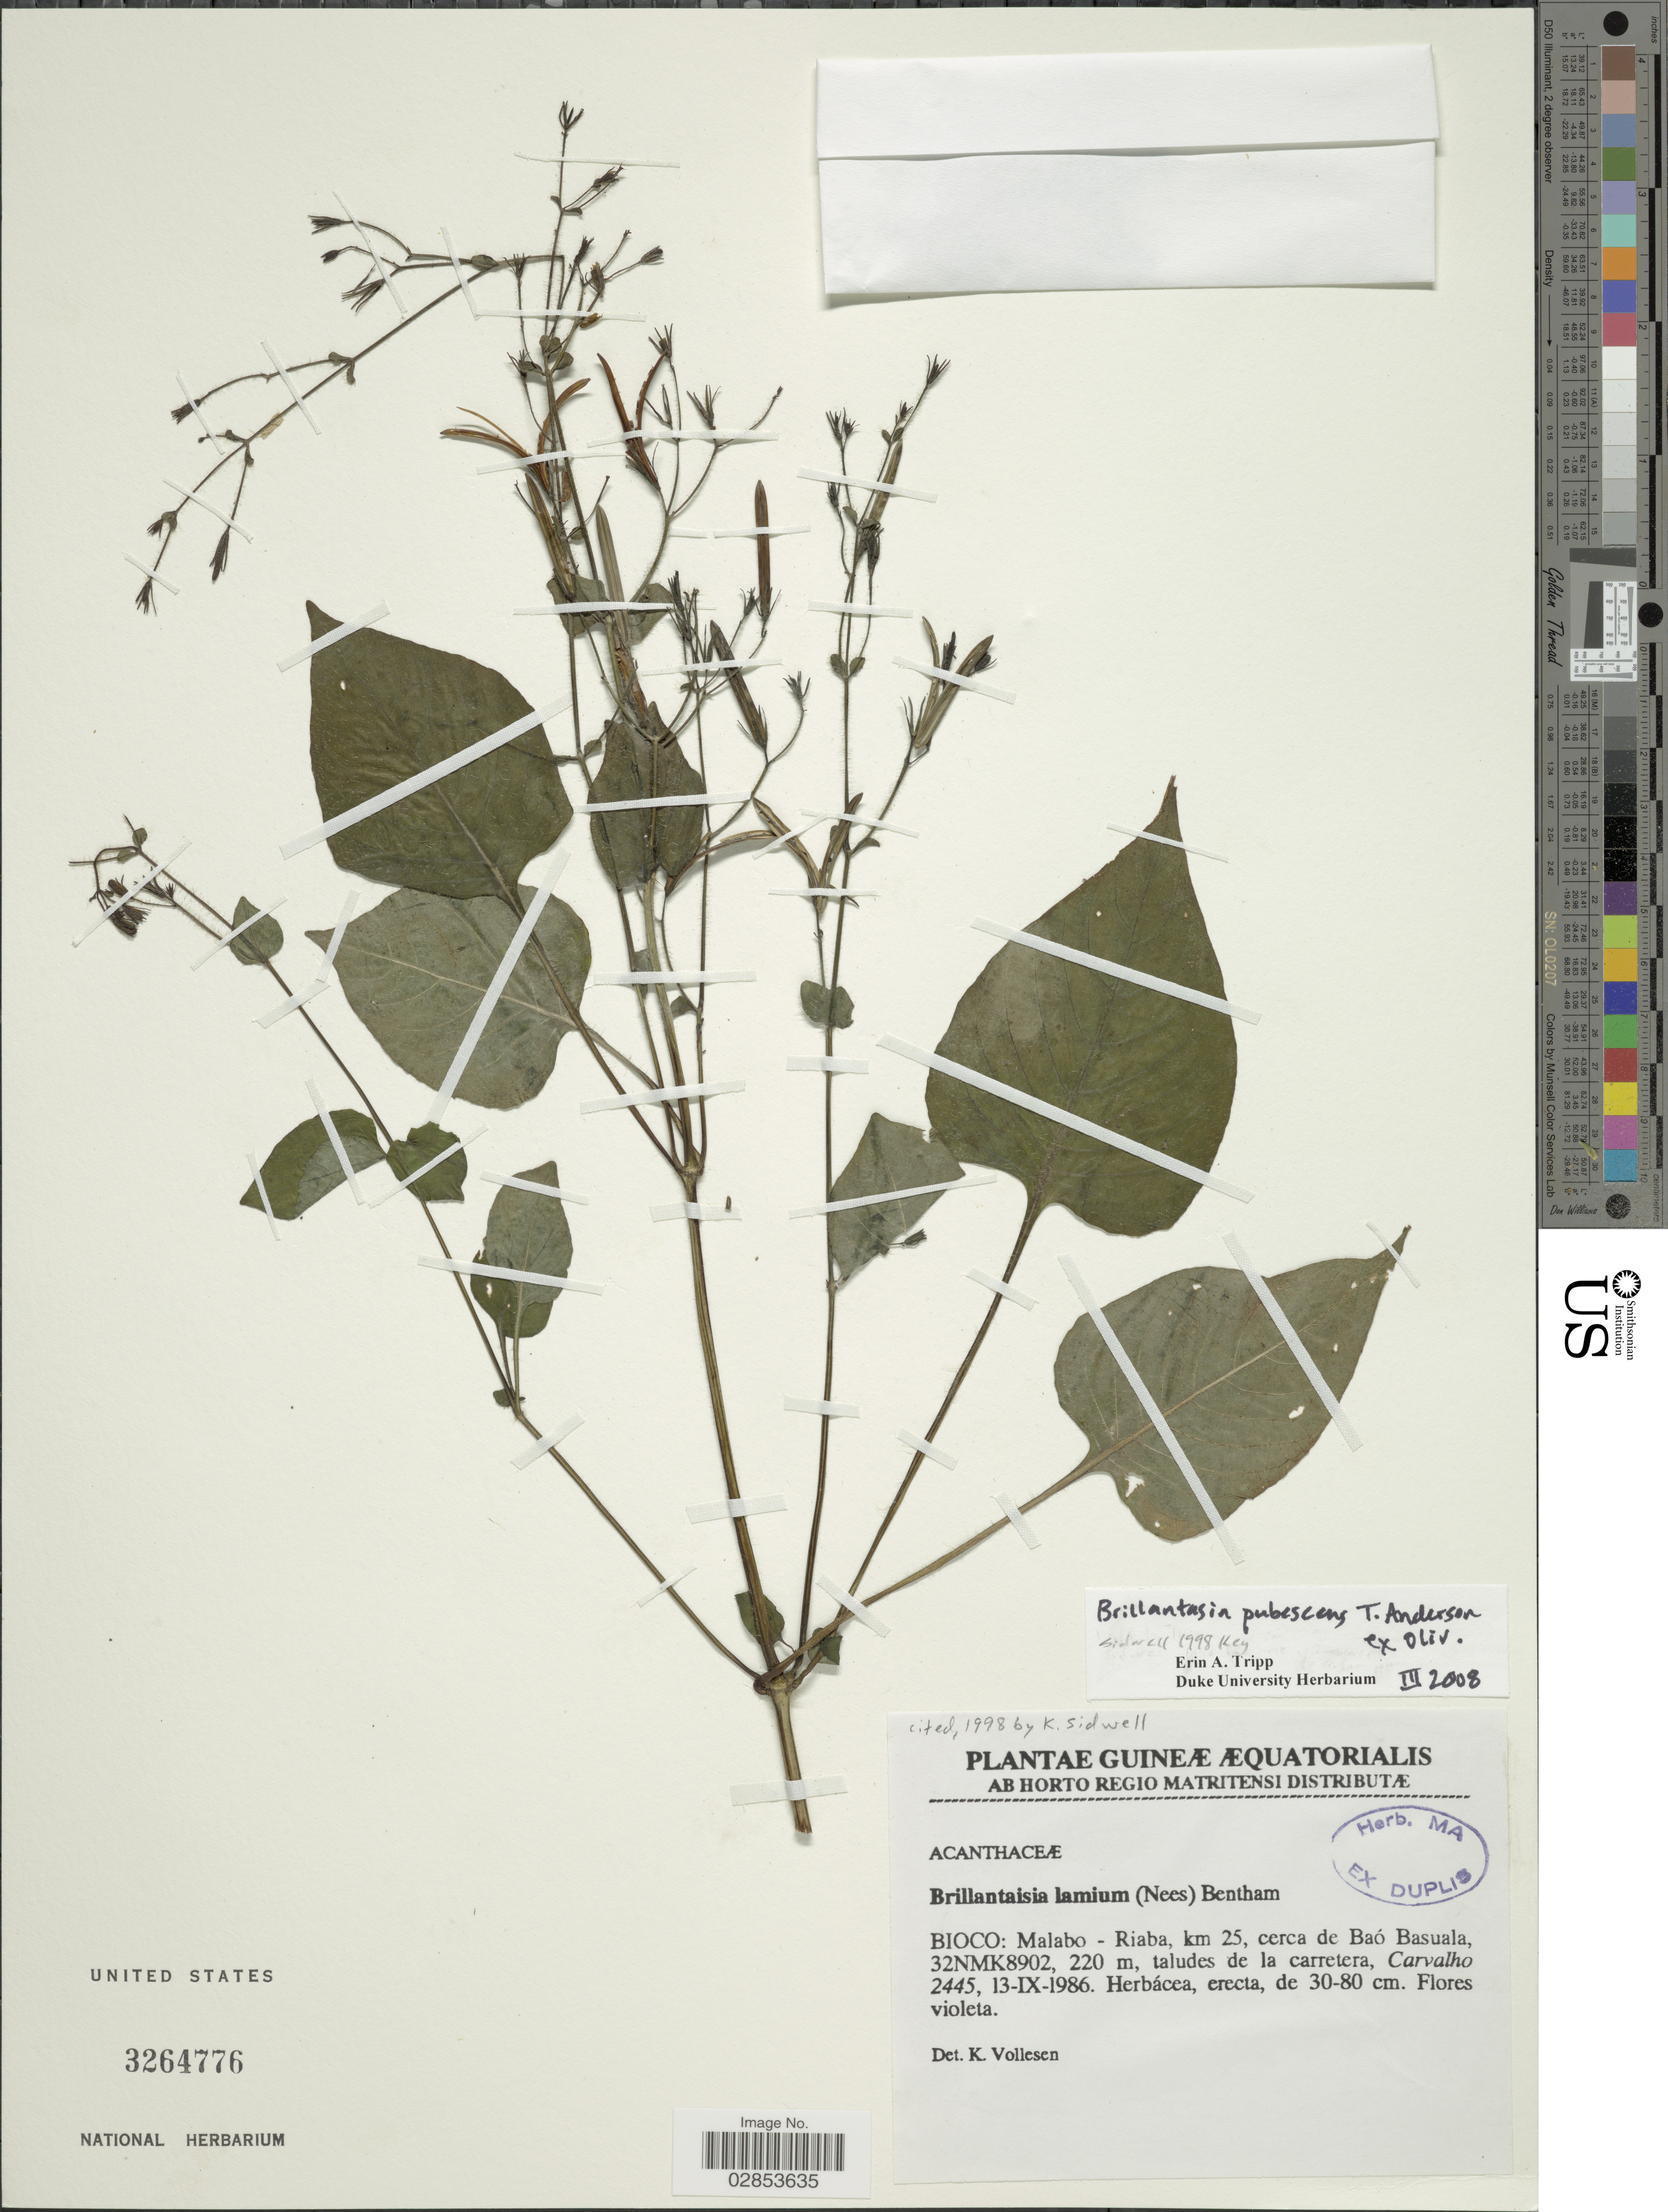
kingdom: Plantae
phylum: Tracheophyta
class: Magnoliopsida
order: Lamiales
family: Acanthaceae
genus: Brillantaisia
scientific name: Brillantaisia lamium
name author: (Nees) Benth.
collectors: Carvalho, --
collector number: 2445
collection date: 1986-09-13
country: Equatorial Guinea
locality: Æquatorialis. Bioco: Malabo-Riaba, km 25, cerca de Baó Basuala, 32NMK8902.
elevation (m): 220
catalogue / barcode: US 3264776